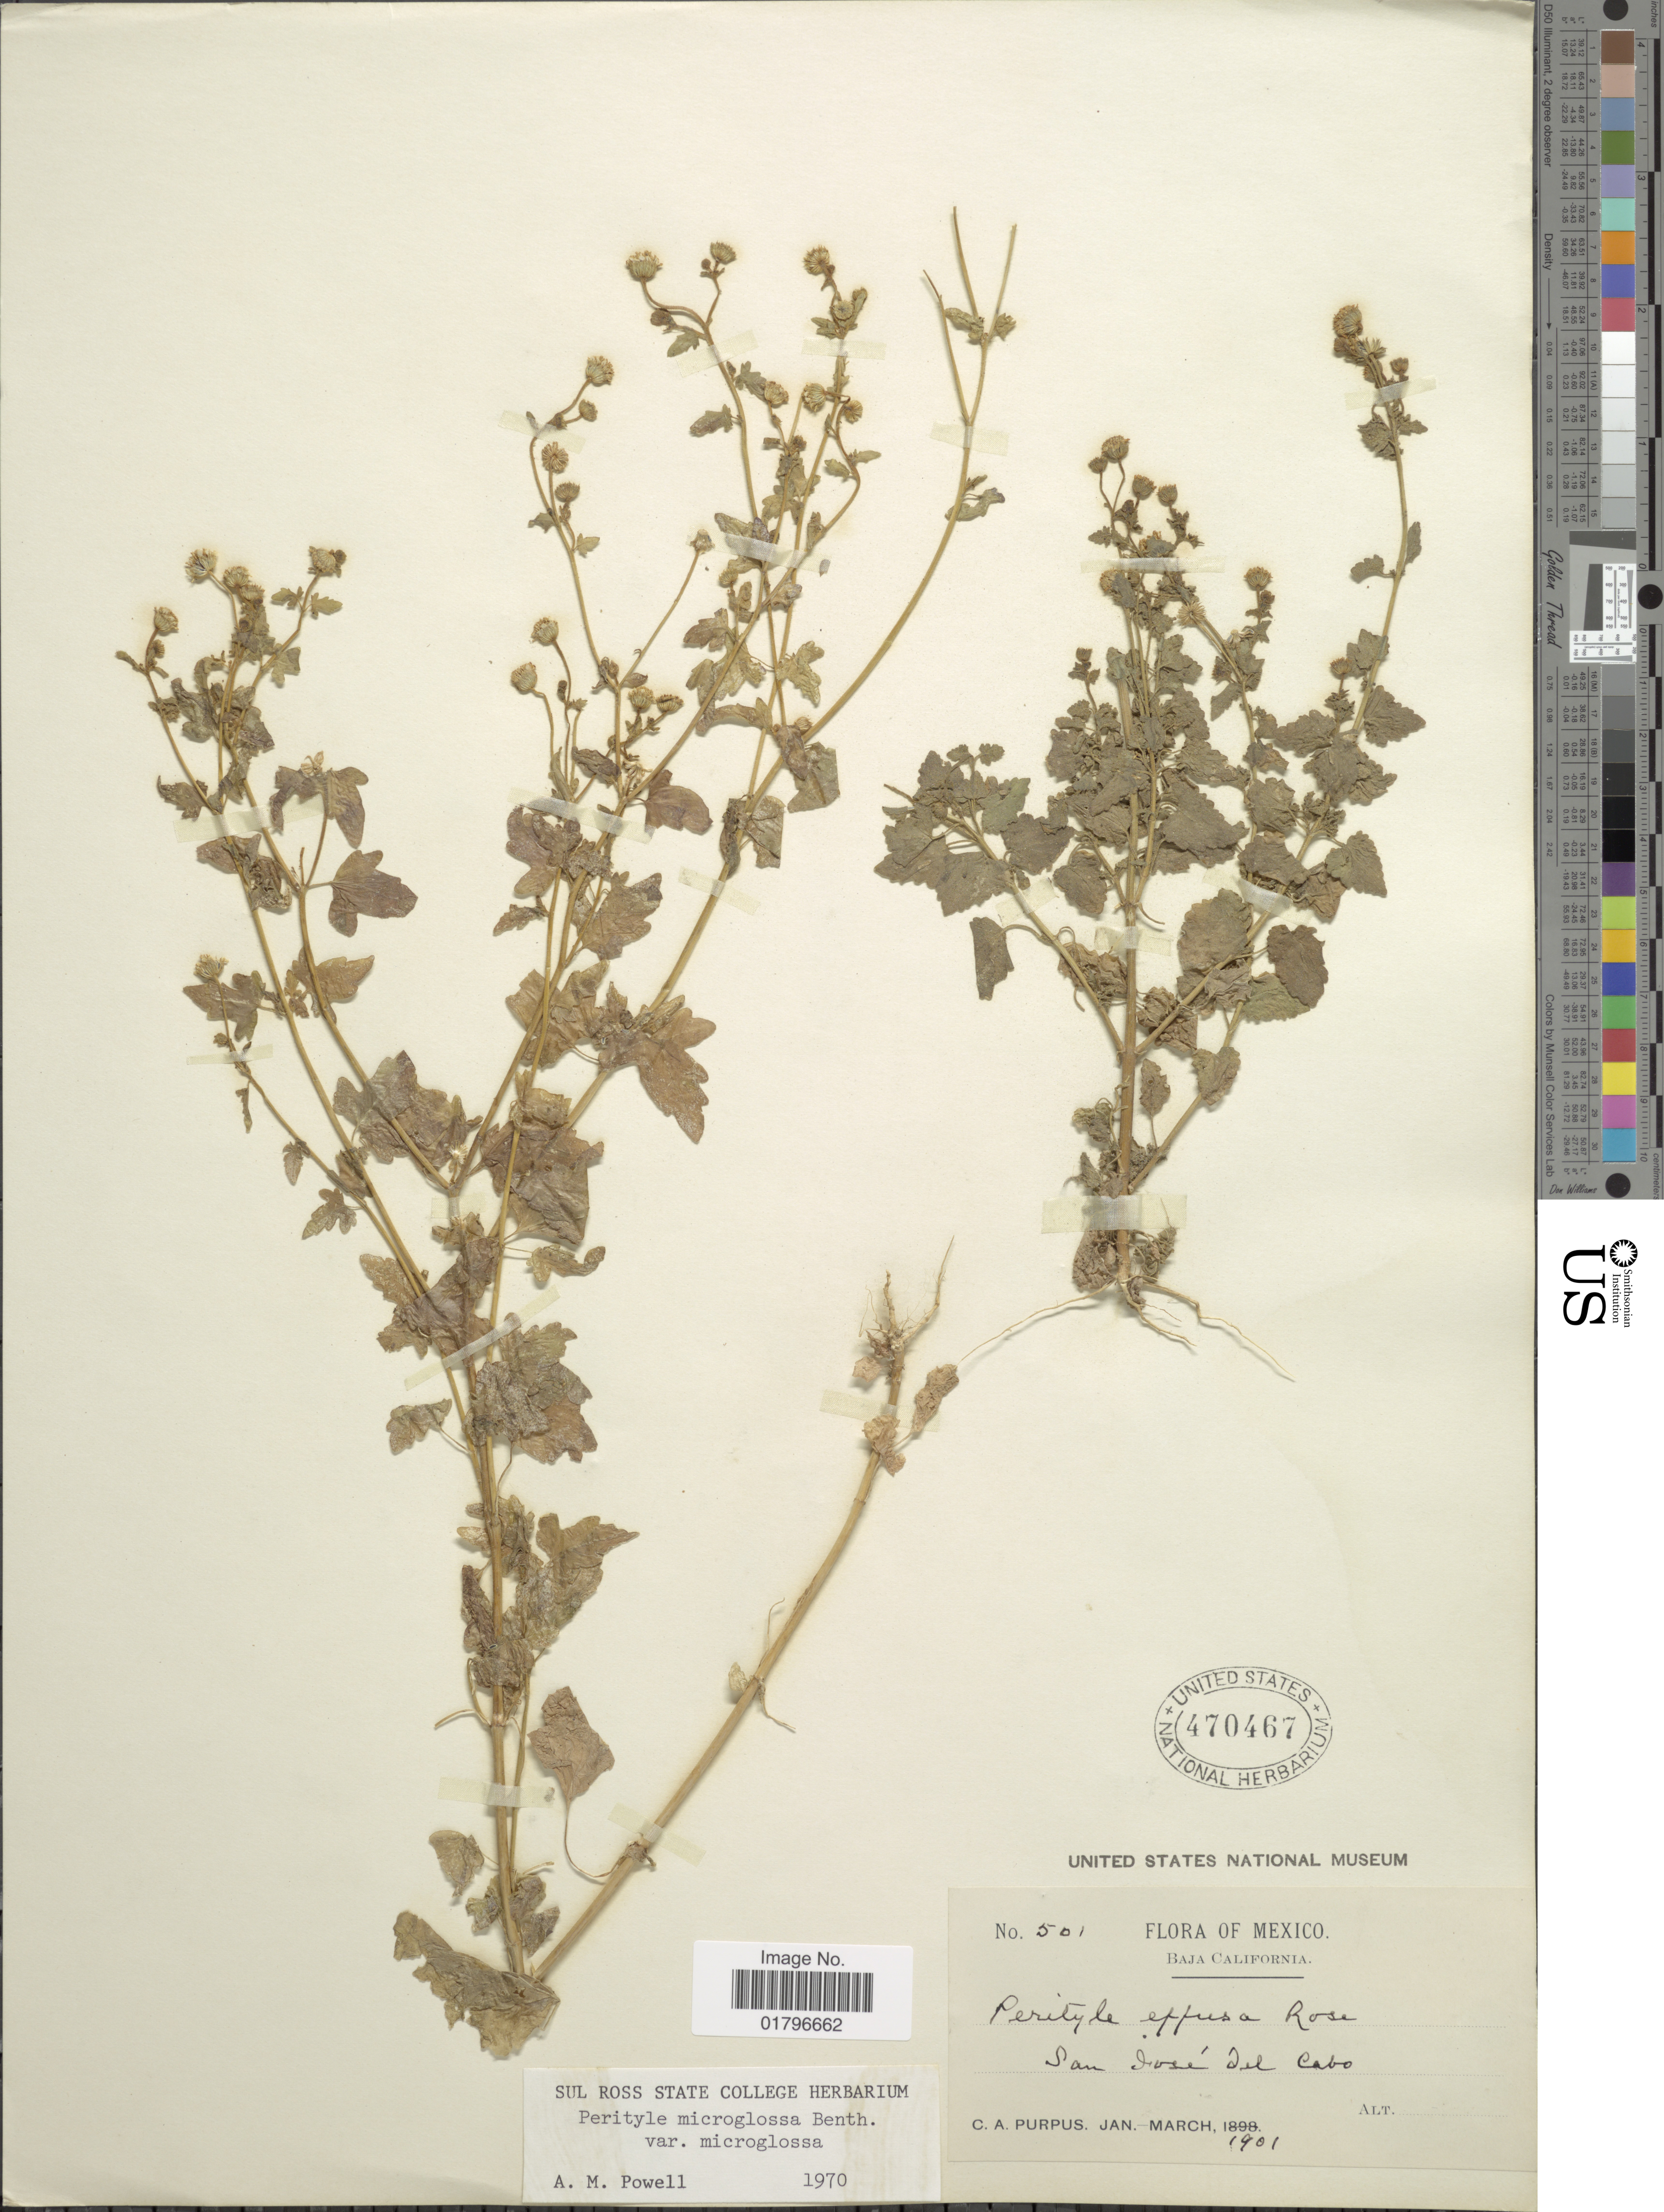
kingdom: Plantae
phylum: Tracheophyta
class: Magnoliopsida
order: Asterales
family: Asteraceae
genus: Perityle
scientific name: Perityle microglossa var. microglossa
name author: Benth.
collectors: C. A. Purpus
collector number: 501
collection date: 1901-01/1901-03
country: Mexico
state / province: Baja California Sur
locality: San José del Cabo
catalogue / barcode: US 470467